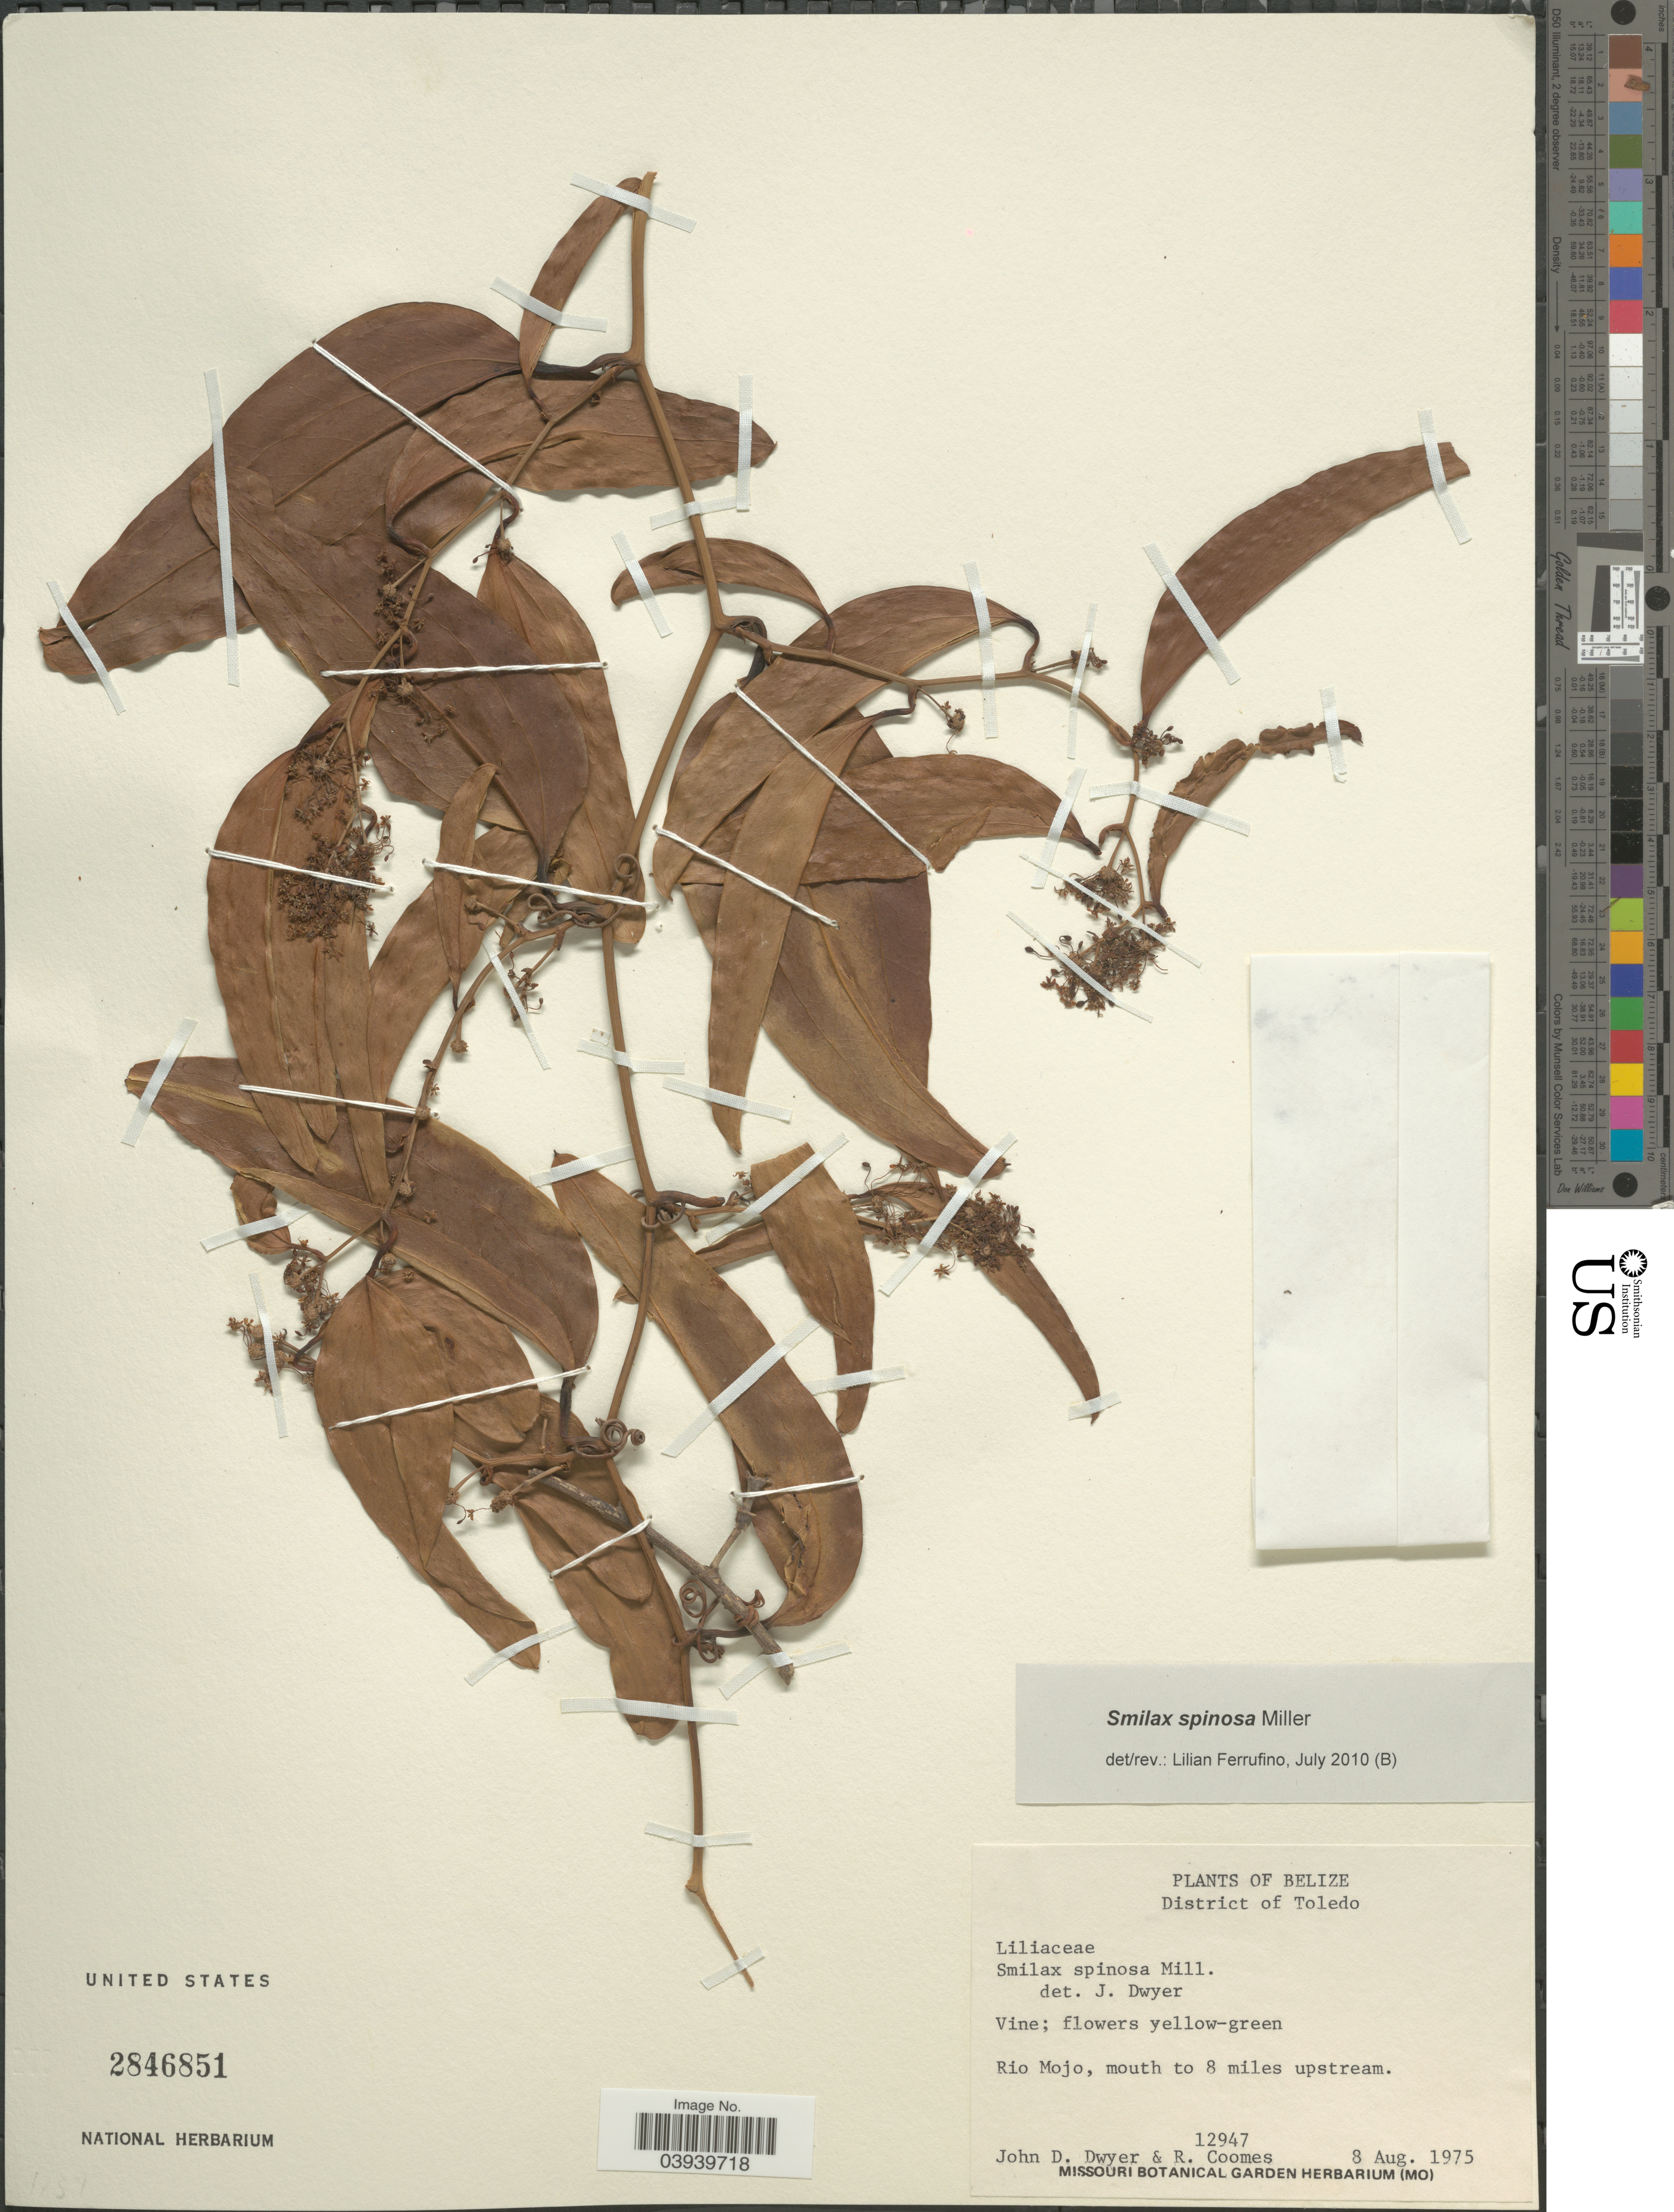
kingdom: Plantae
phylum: Tracheophyta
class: Liliopsida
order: Liliales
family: Smilacaceae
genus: Smilax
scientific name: Smilax spinosa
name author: Mill.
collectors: J. D. Dwyer & R. Coomes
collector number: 12947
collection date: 1975-08-08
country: Belize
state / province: Toledo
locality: District of Toledo. Rio Mojo, mouth to 8 miles upstream.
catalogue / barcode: US 2846851